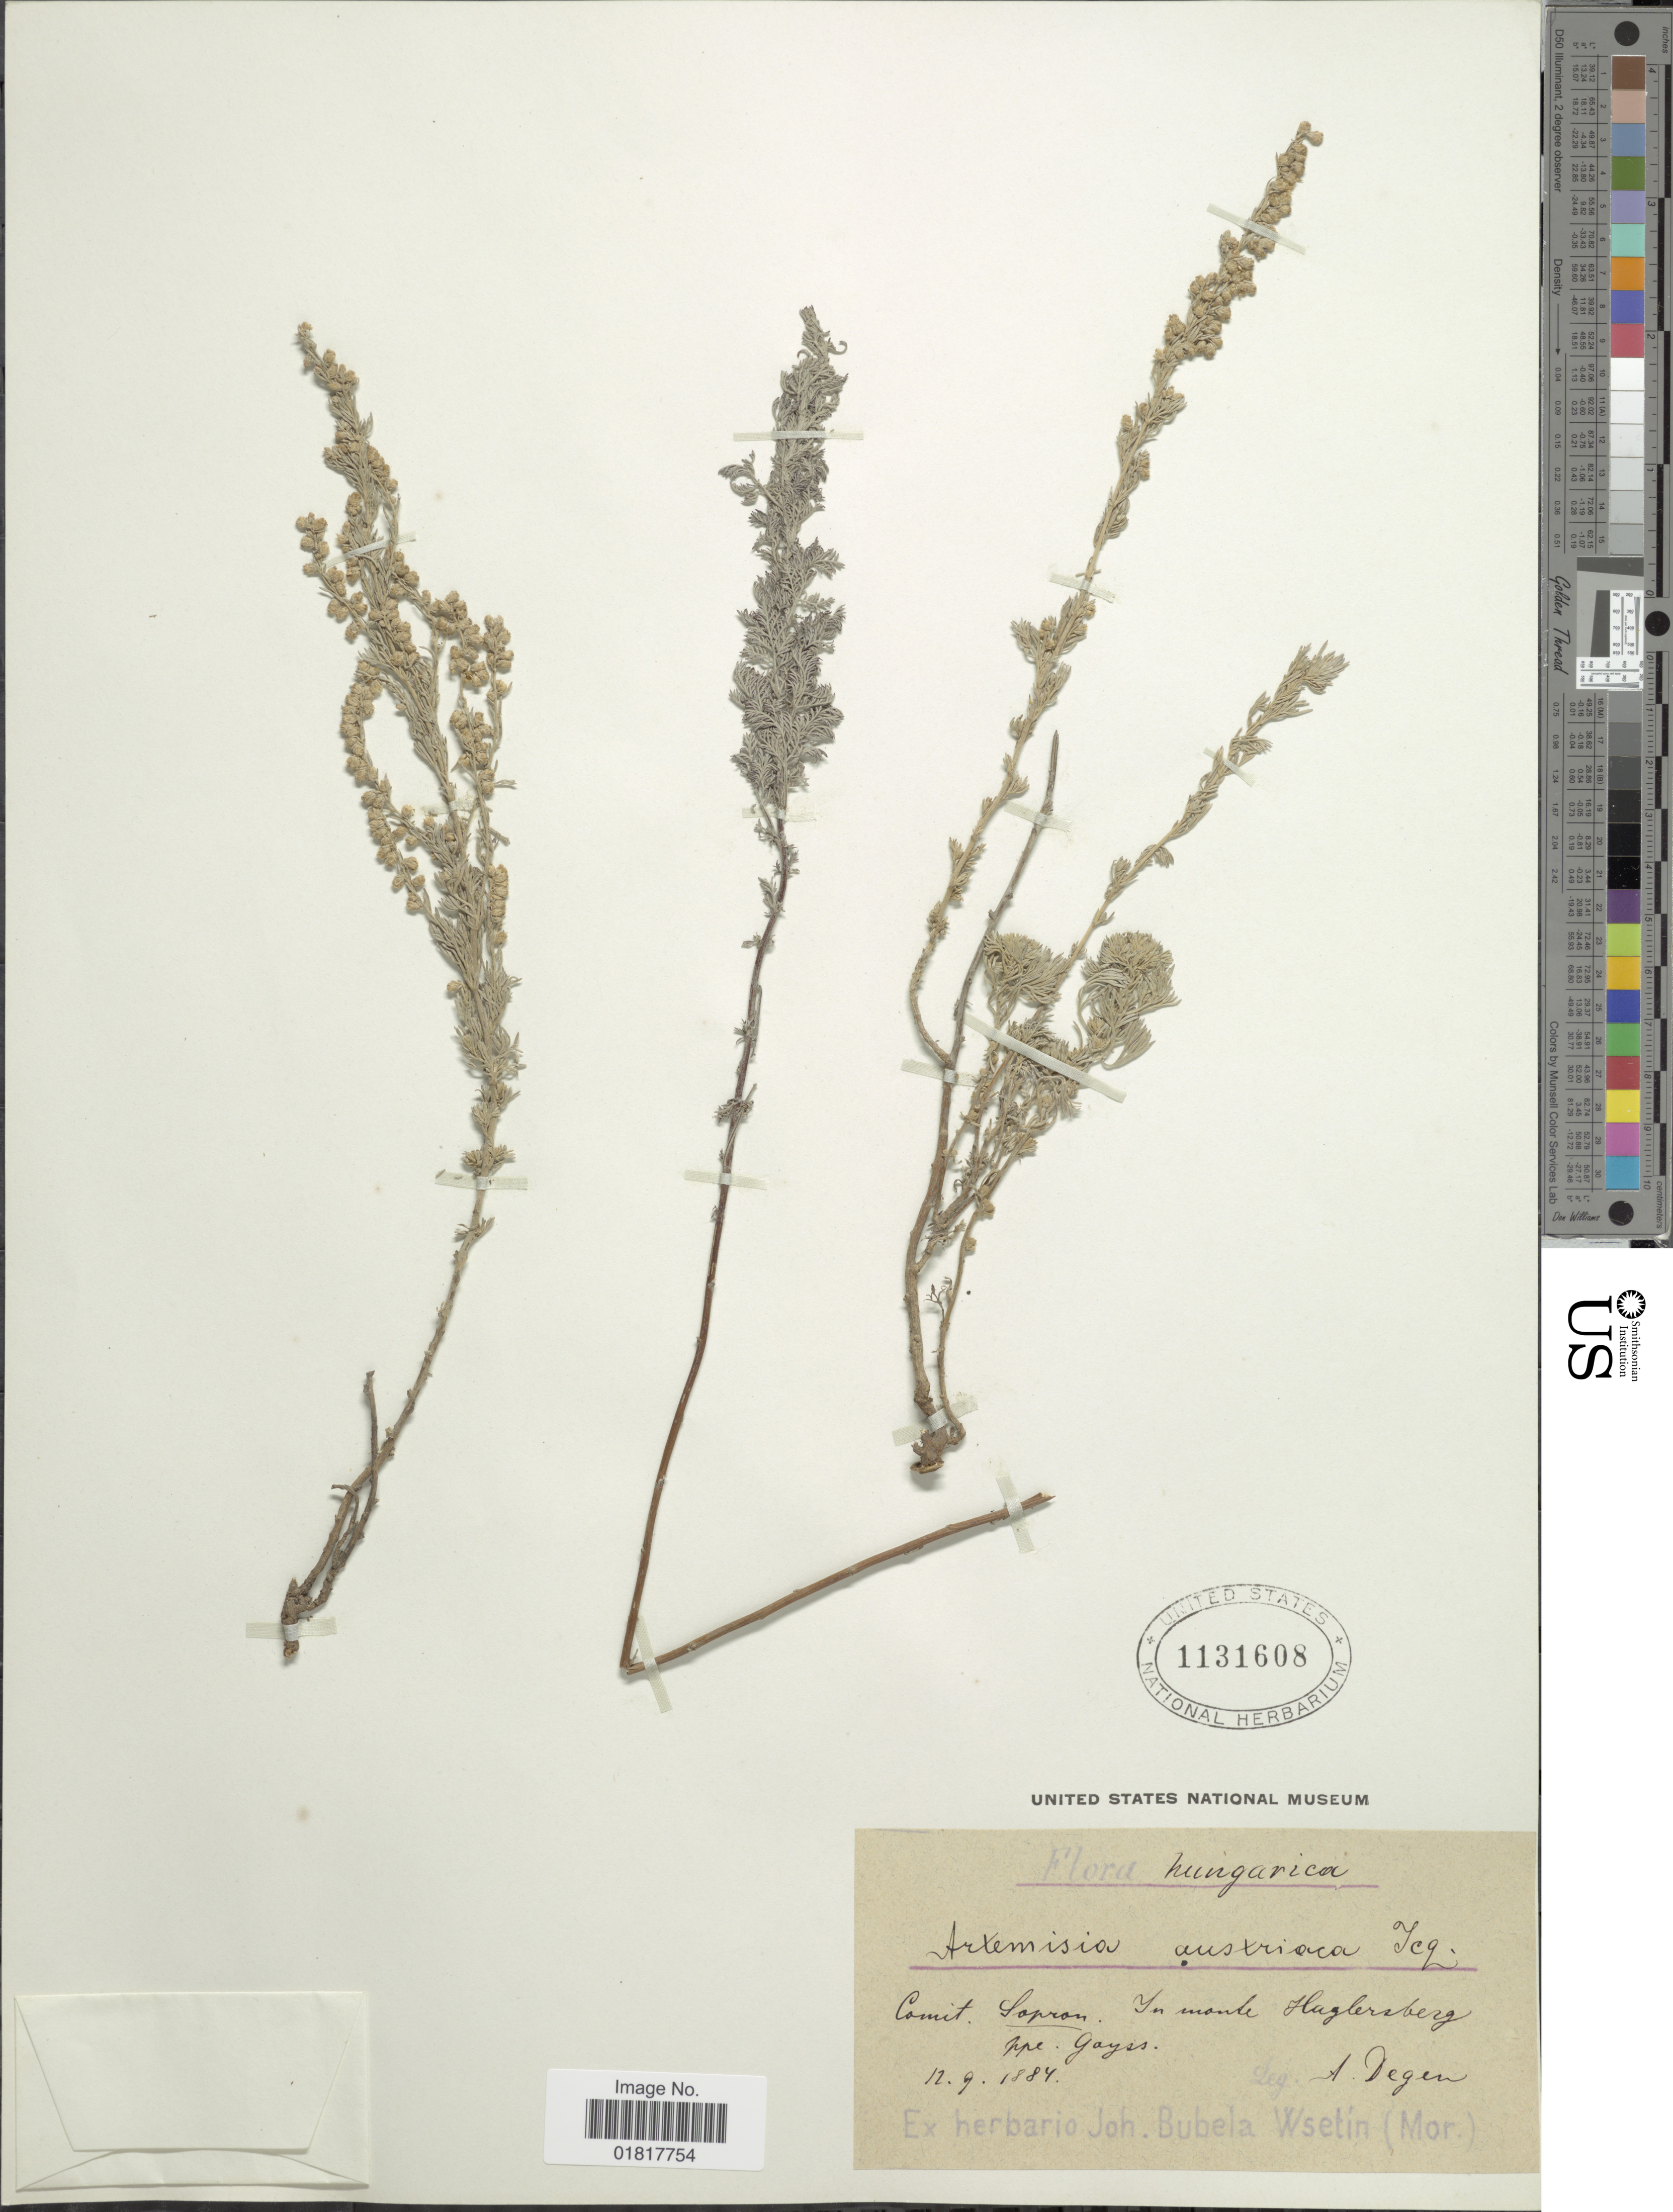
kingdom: Plantae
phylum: Tracheophyta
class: Magnoliopsida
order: Asterales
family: Asteraceae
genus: Artemisia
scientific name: Artemisia austriaca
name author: Jacq.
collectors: A. von Degen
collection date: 1884-09-12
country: Hungary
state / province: Sopron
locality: In monte Haglersberg ppe Gayss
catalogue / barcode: US 1131608